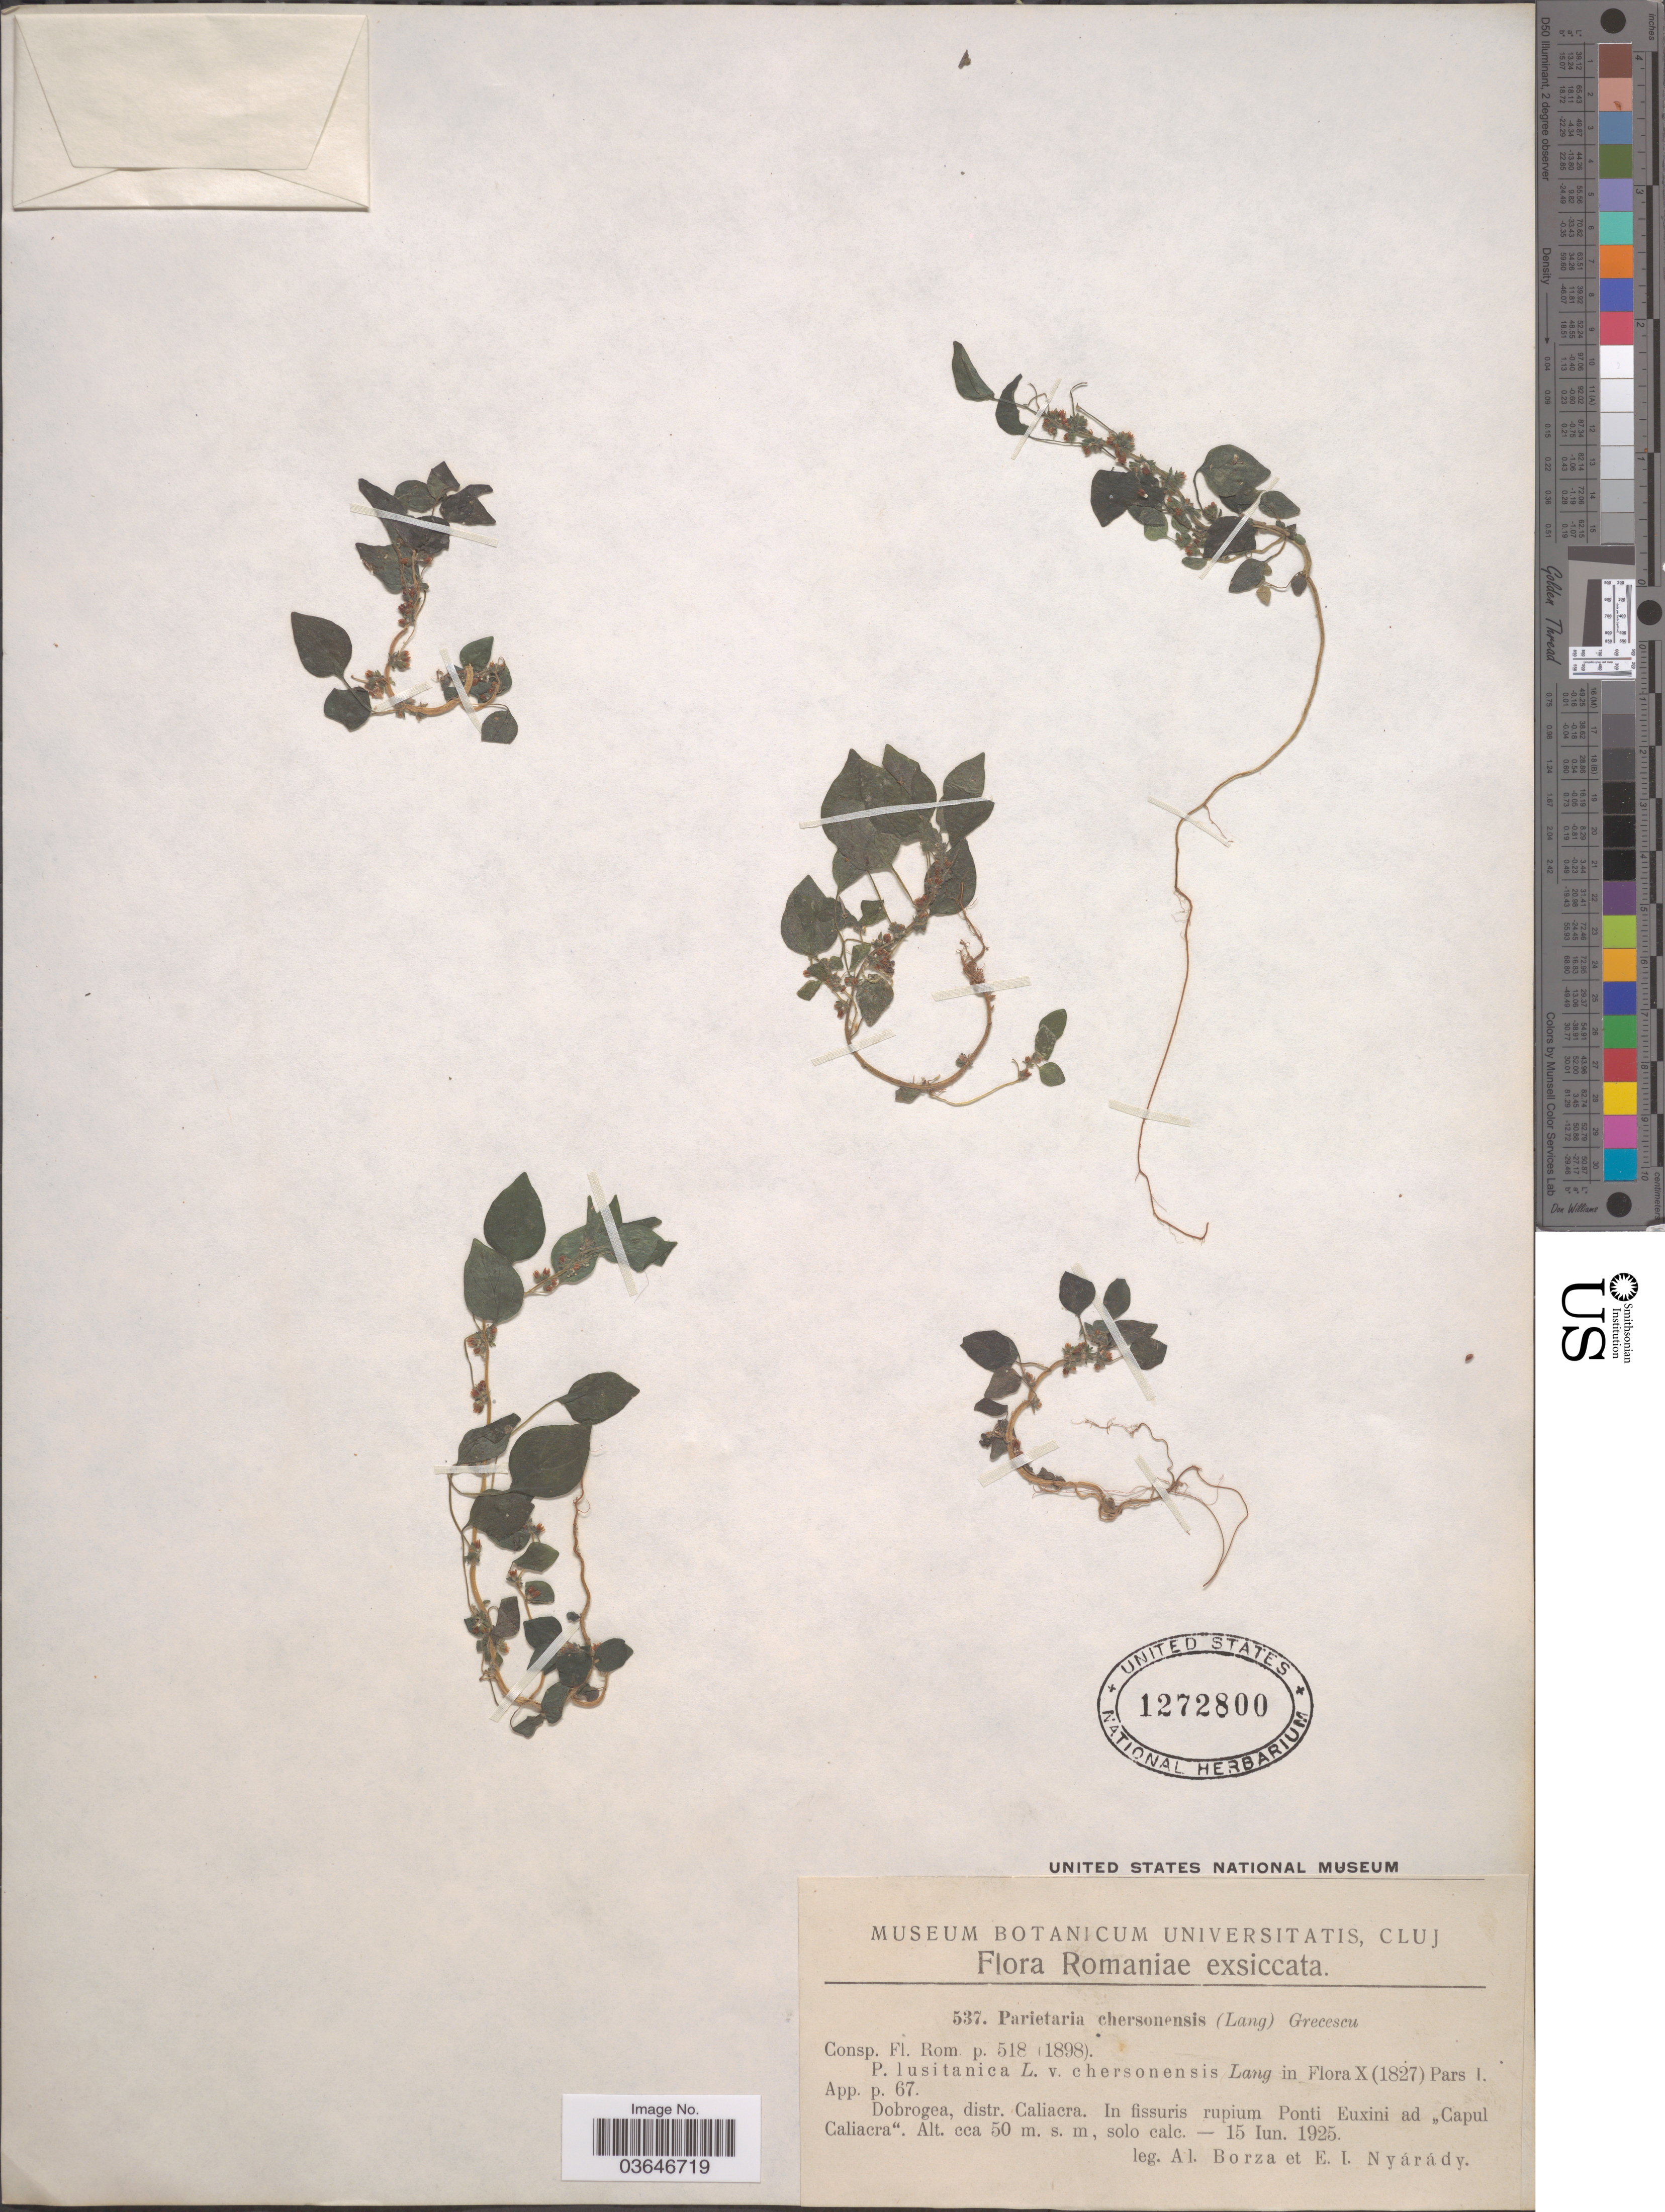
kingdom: Plantae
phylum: Tracheophyta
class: Magnoliopsida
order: Rosales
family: Urticaceae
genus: Parietaria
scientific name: Parietaria chersonensis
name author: Dörfl.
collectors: A. Borza & E. Nyárády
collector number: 537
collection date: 1925-06-15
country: Romania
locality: Dobrogea, distr. Caliacra. In fissuris rupium Ponti Euxini ad "Capul Caliacra".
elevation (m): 50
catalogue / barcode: US 1272800